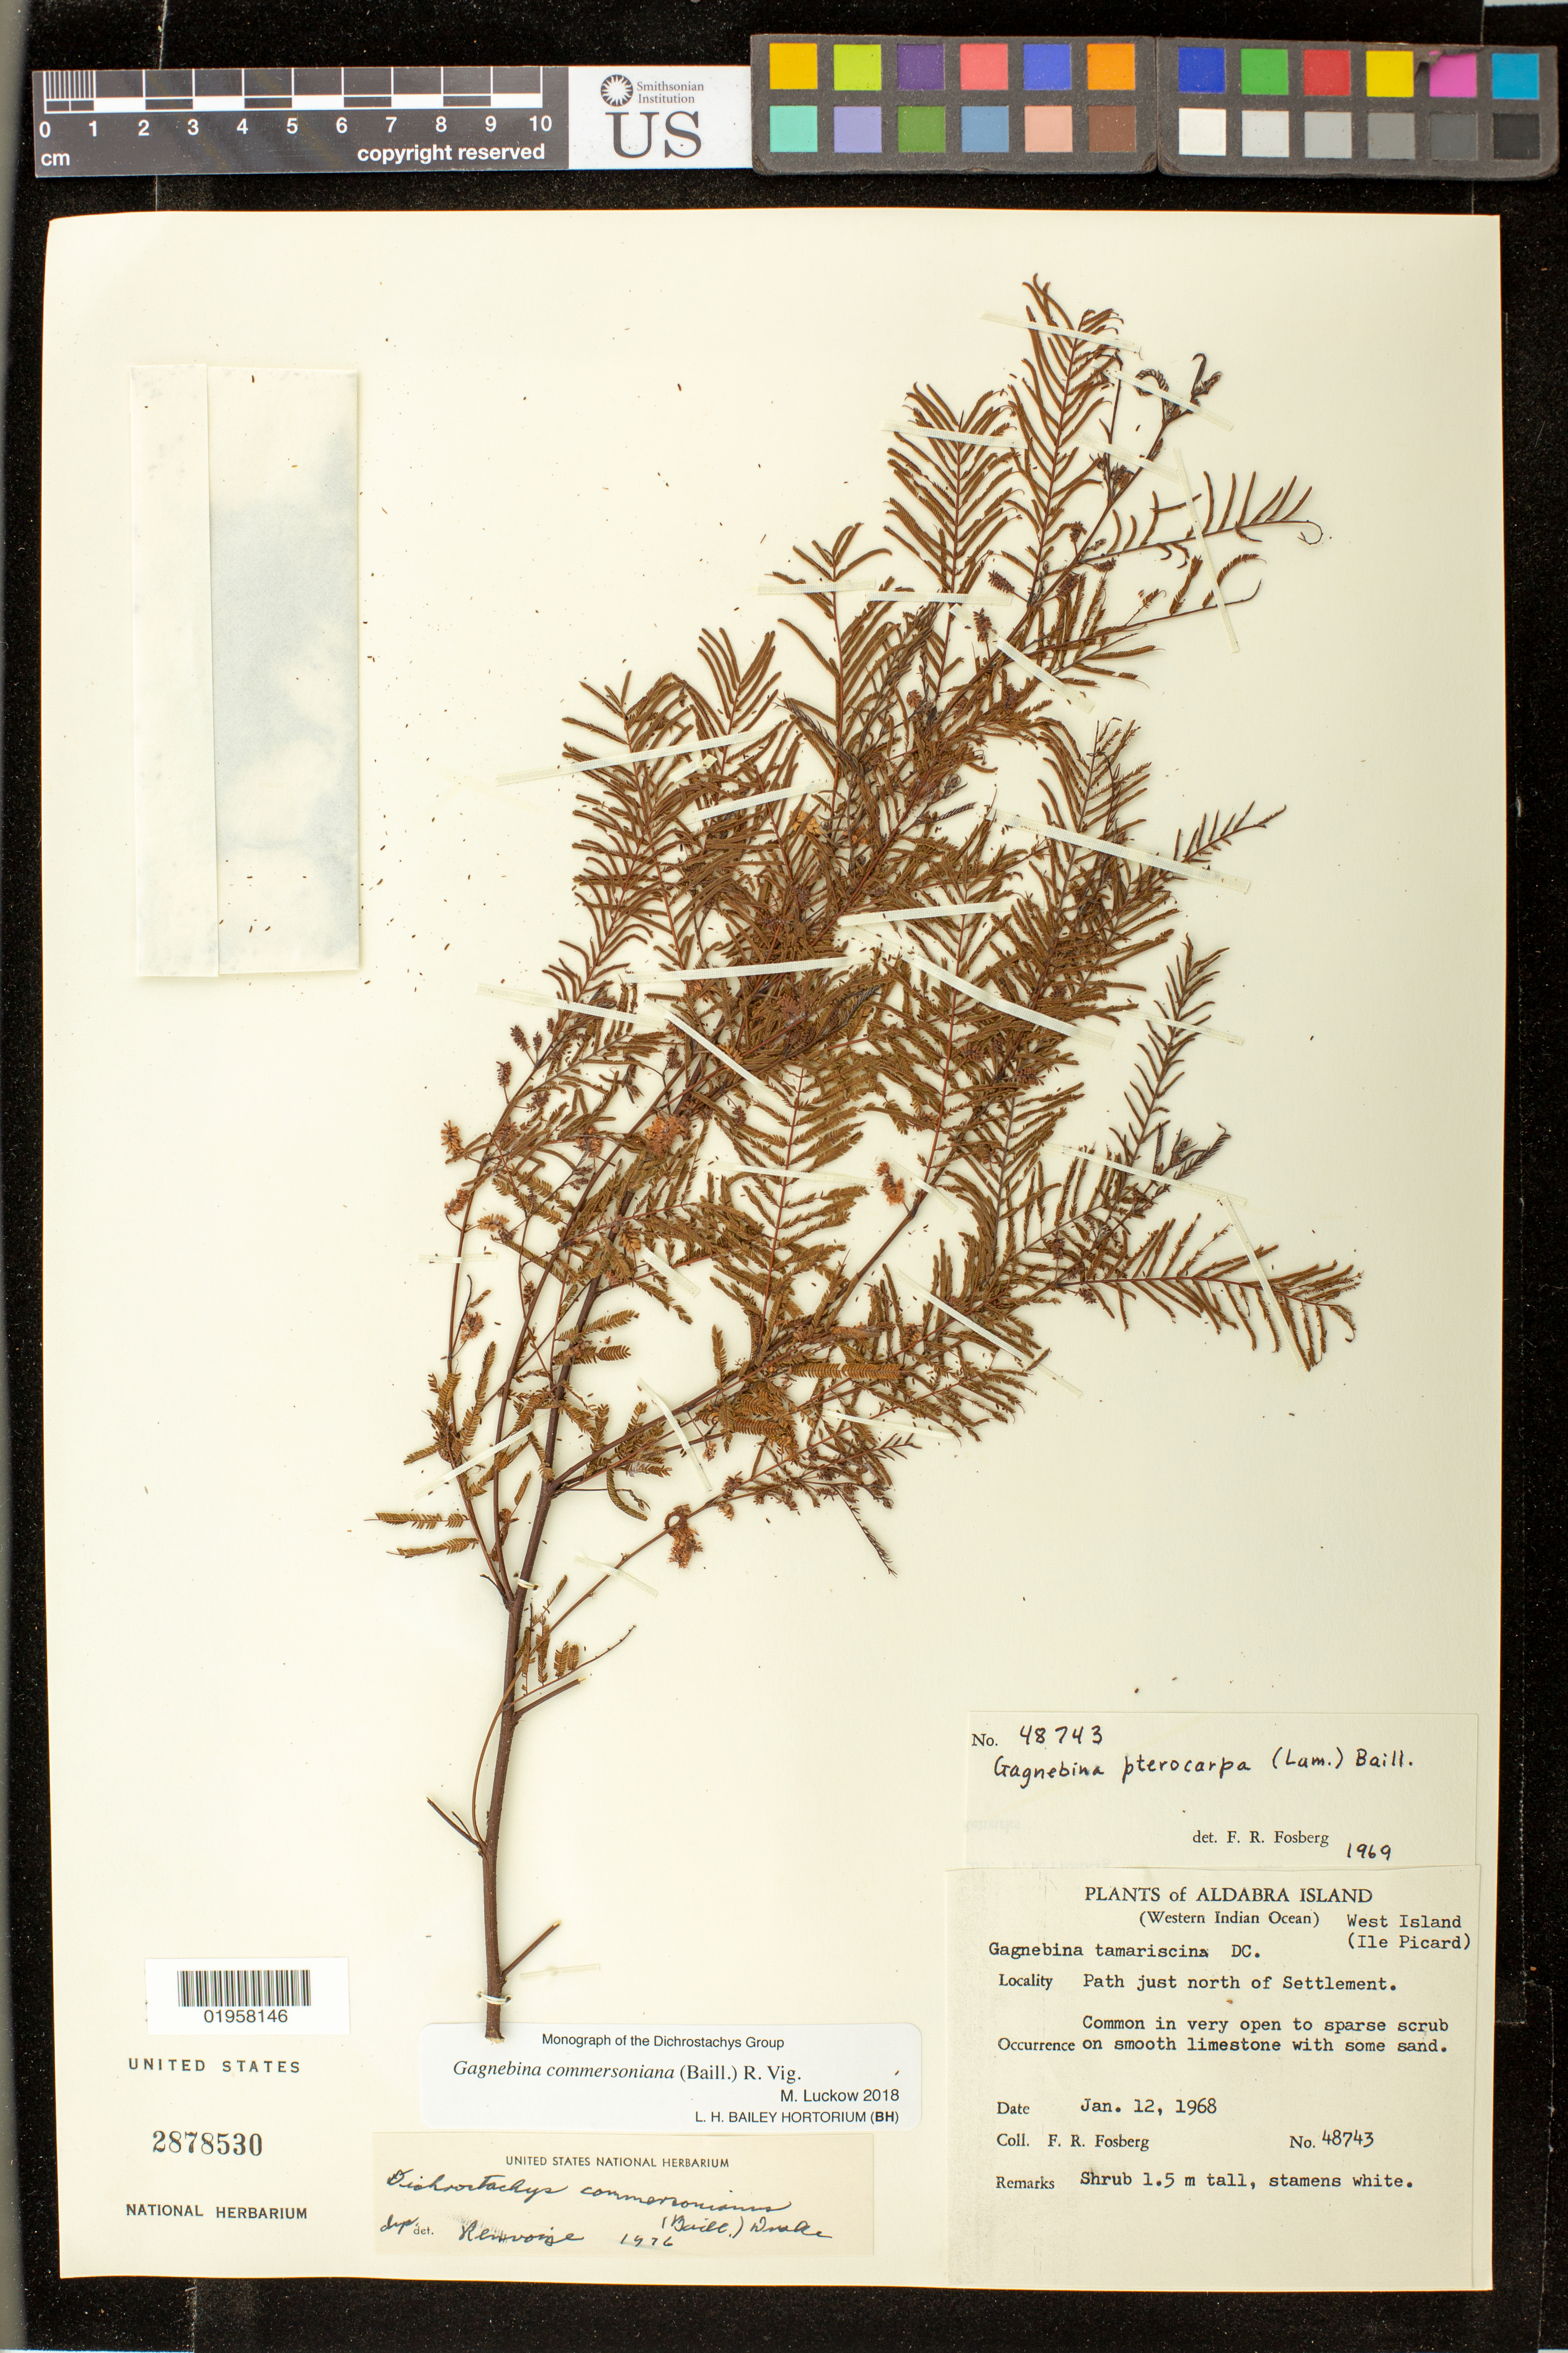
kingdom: Plantae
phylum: Tracheophyta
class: Magnoliopsida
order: Fabales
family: Fabaceae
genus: Gagnebina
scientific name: Gagnebina commersoniana (Baill.) R. Vig.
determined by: Luckow, M. A.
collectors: F. R. Fosberg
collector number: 48743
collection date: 1968-01-12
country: Seychelles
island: Aldabra Atoll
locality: West Island (Ile Picard). Path just N of Settlement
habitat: Common in very open to sparce scrub on smooth limestone with some sand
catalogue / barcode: US 2878530